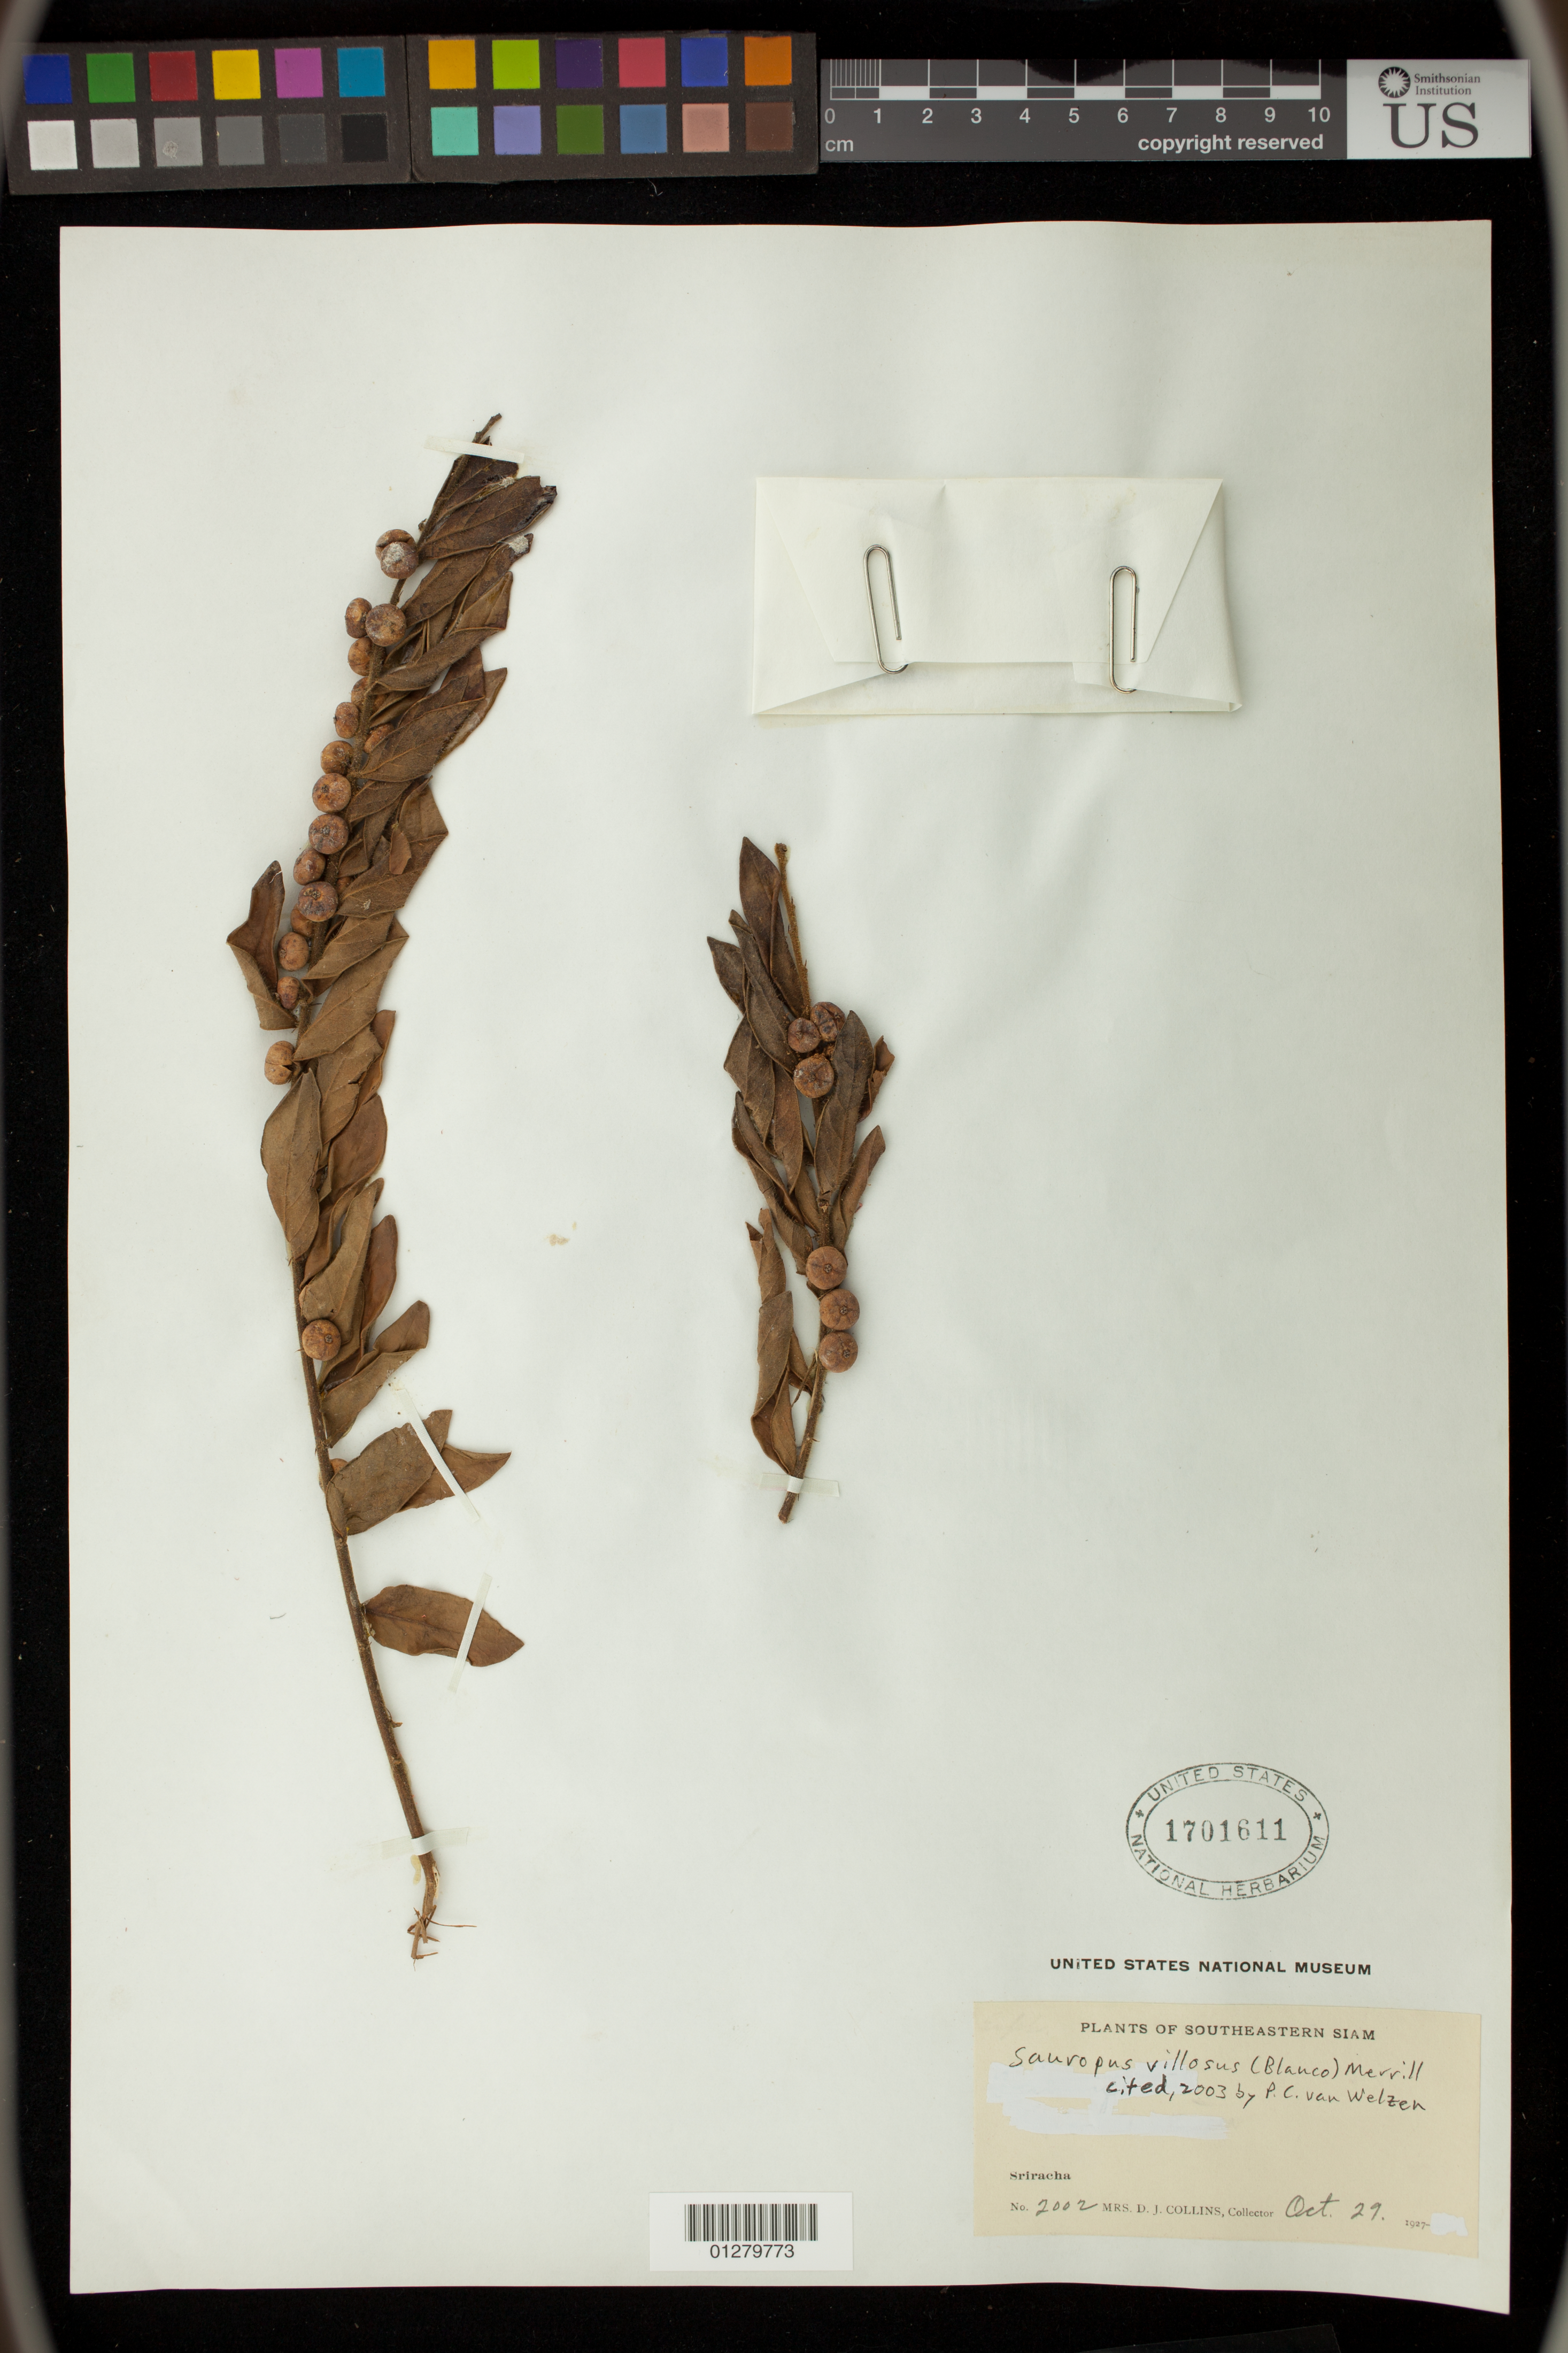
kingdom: Plantae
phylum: Tracheophyta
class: Magnoliopsida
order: Malpighiales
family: Phyllanthaceae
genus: Sauropus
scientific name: Sauropus villosus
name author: (Blanco) Merr.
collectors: Mrs. D. J. Collins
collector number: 2002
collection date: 1927-10-29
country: Thailand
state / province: Chon Buri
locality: Sriracha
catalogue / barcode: US 1701611